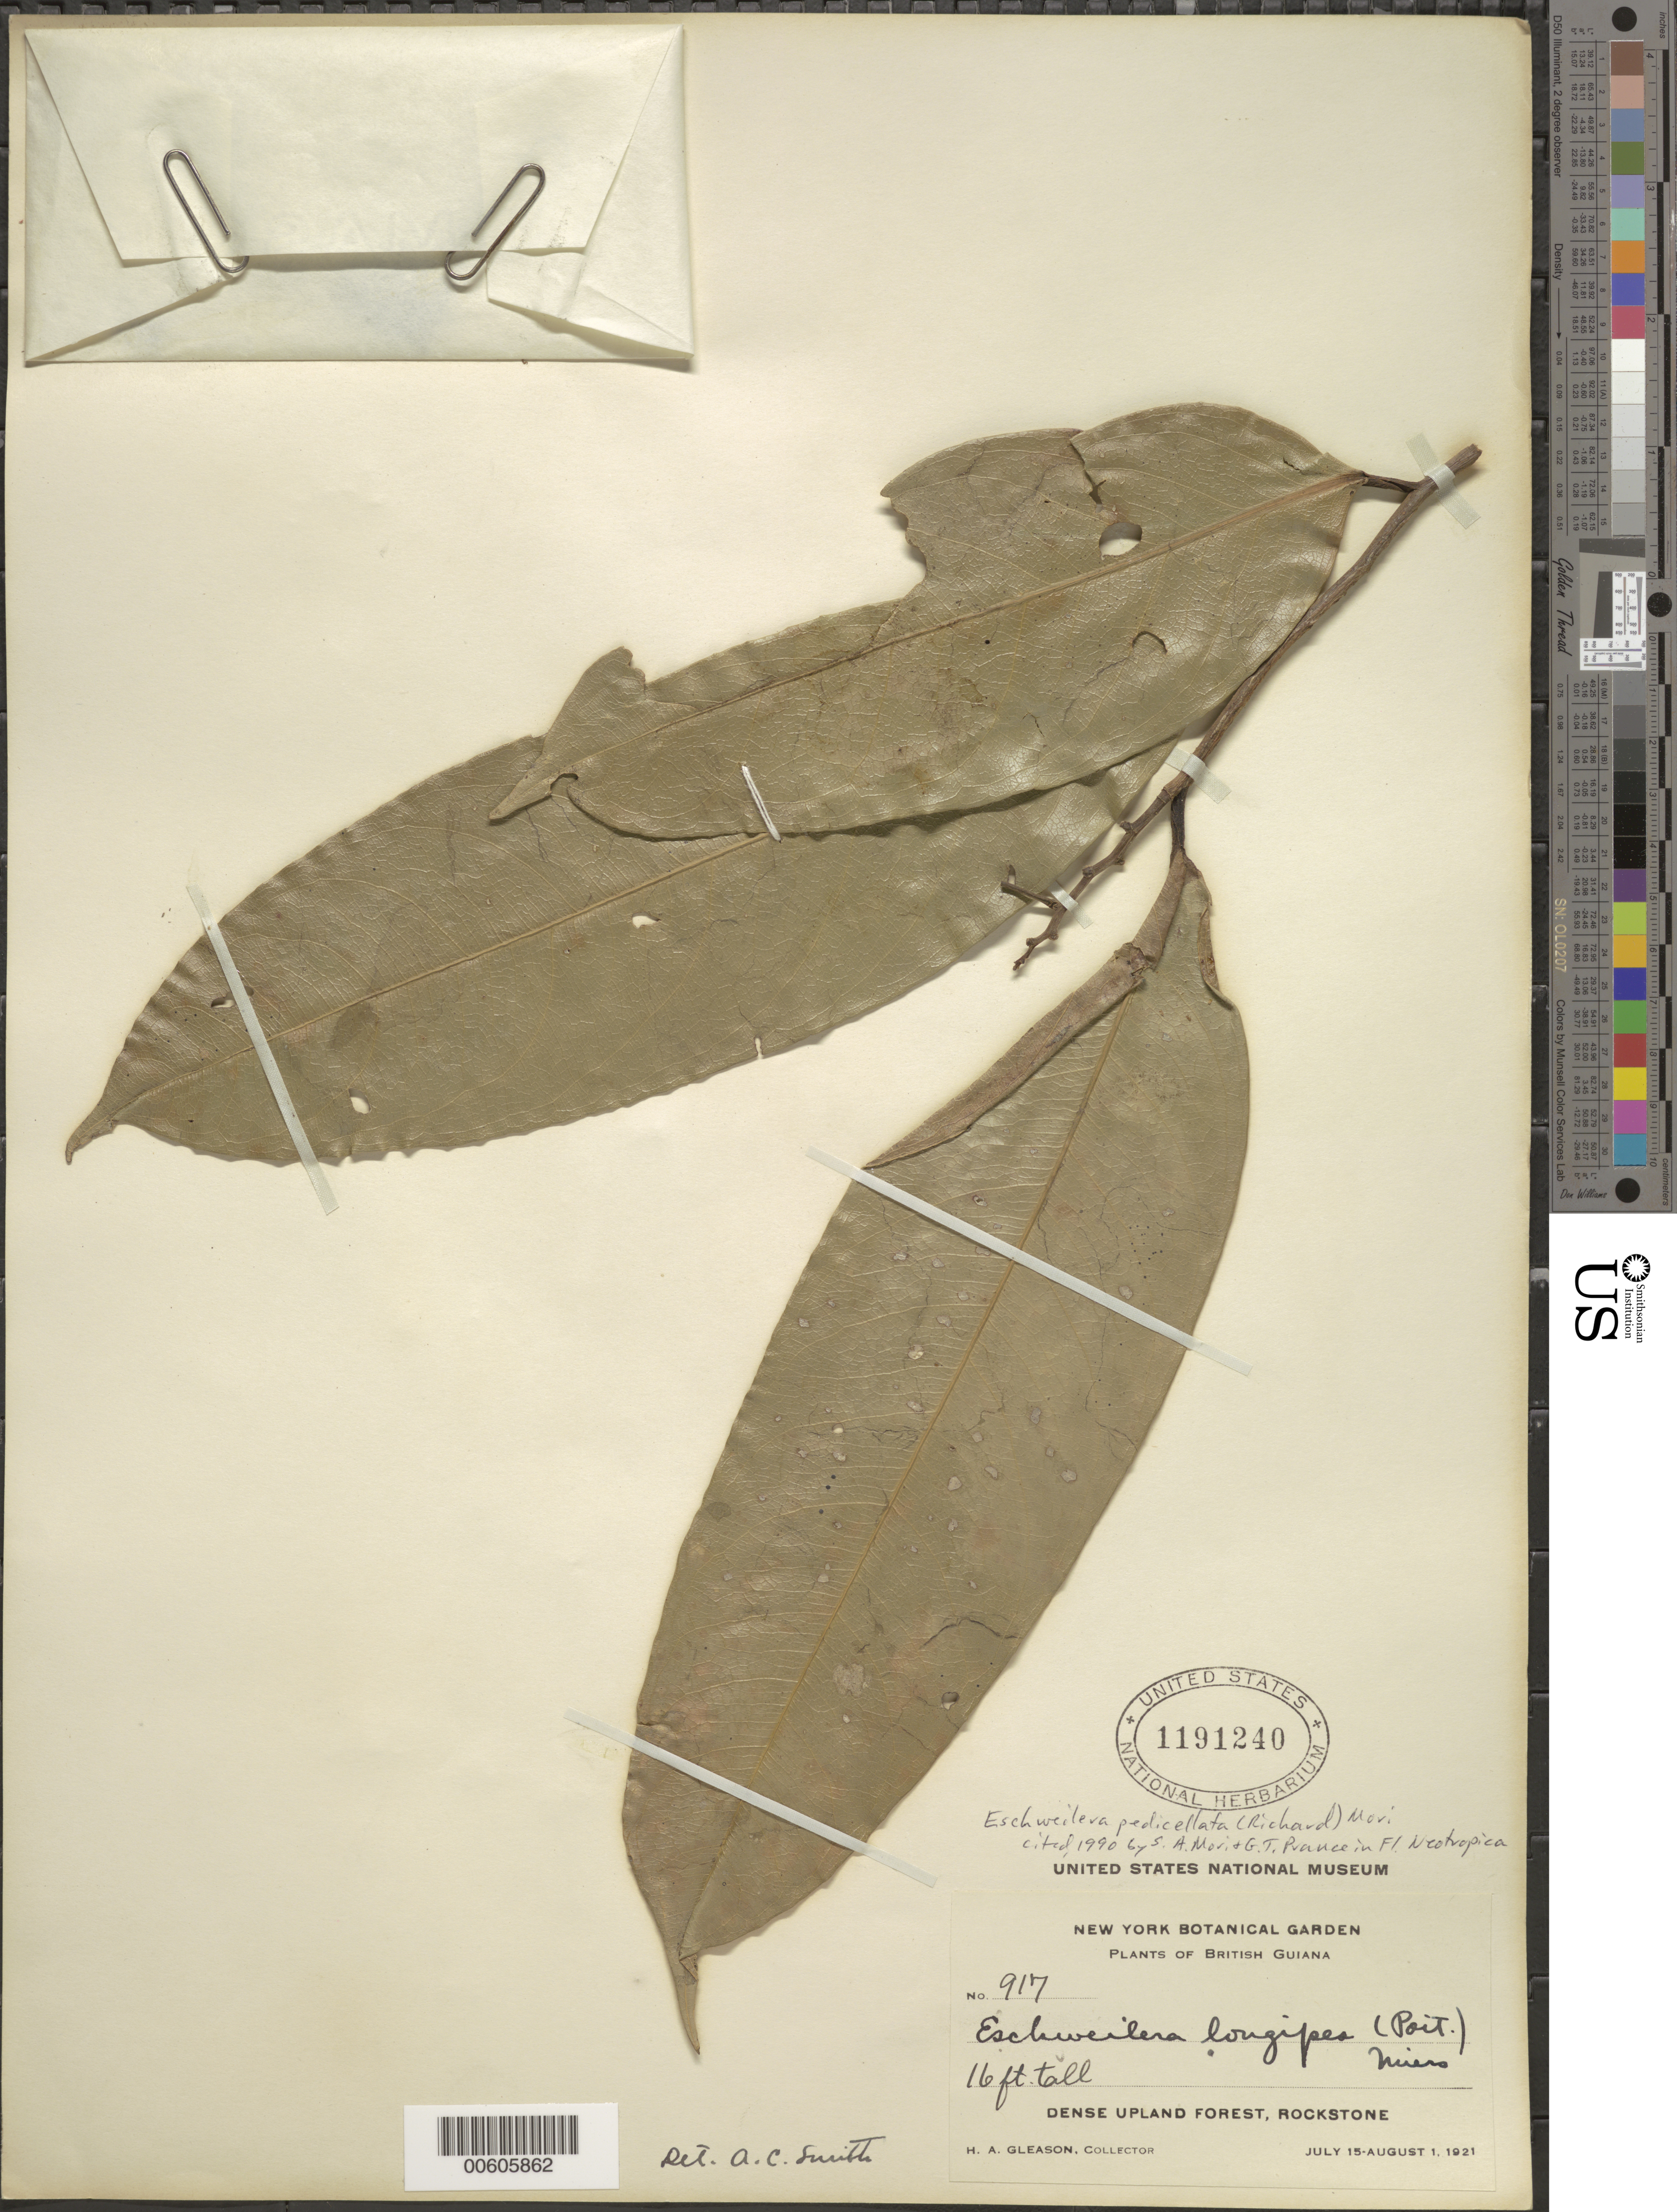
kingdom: Plantae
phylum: Tracheophyta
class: Magnoliopsida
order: Ericales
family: Lecythidaceae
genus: Eschweilera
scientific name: Eschweilera pedicellata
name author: (Rich.) S.A. Mori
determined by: Mori, Scott A.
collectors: H. A. Gleason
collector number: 917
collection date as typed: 15-Jul-21 to 1-Aug-21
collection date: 1921-07-15/1921-08-01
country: Guyana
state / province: U. Demerara-Berbice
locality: Rockstone, in and about the village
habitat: Dense upland forest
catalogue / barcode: US 1191240